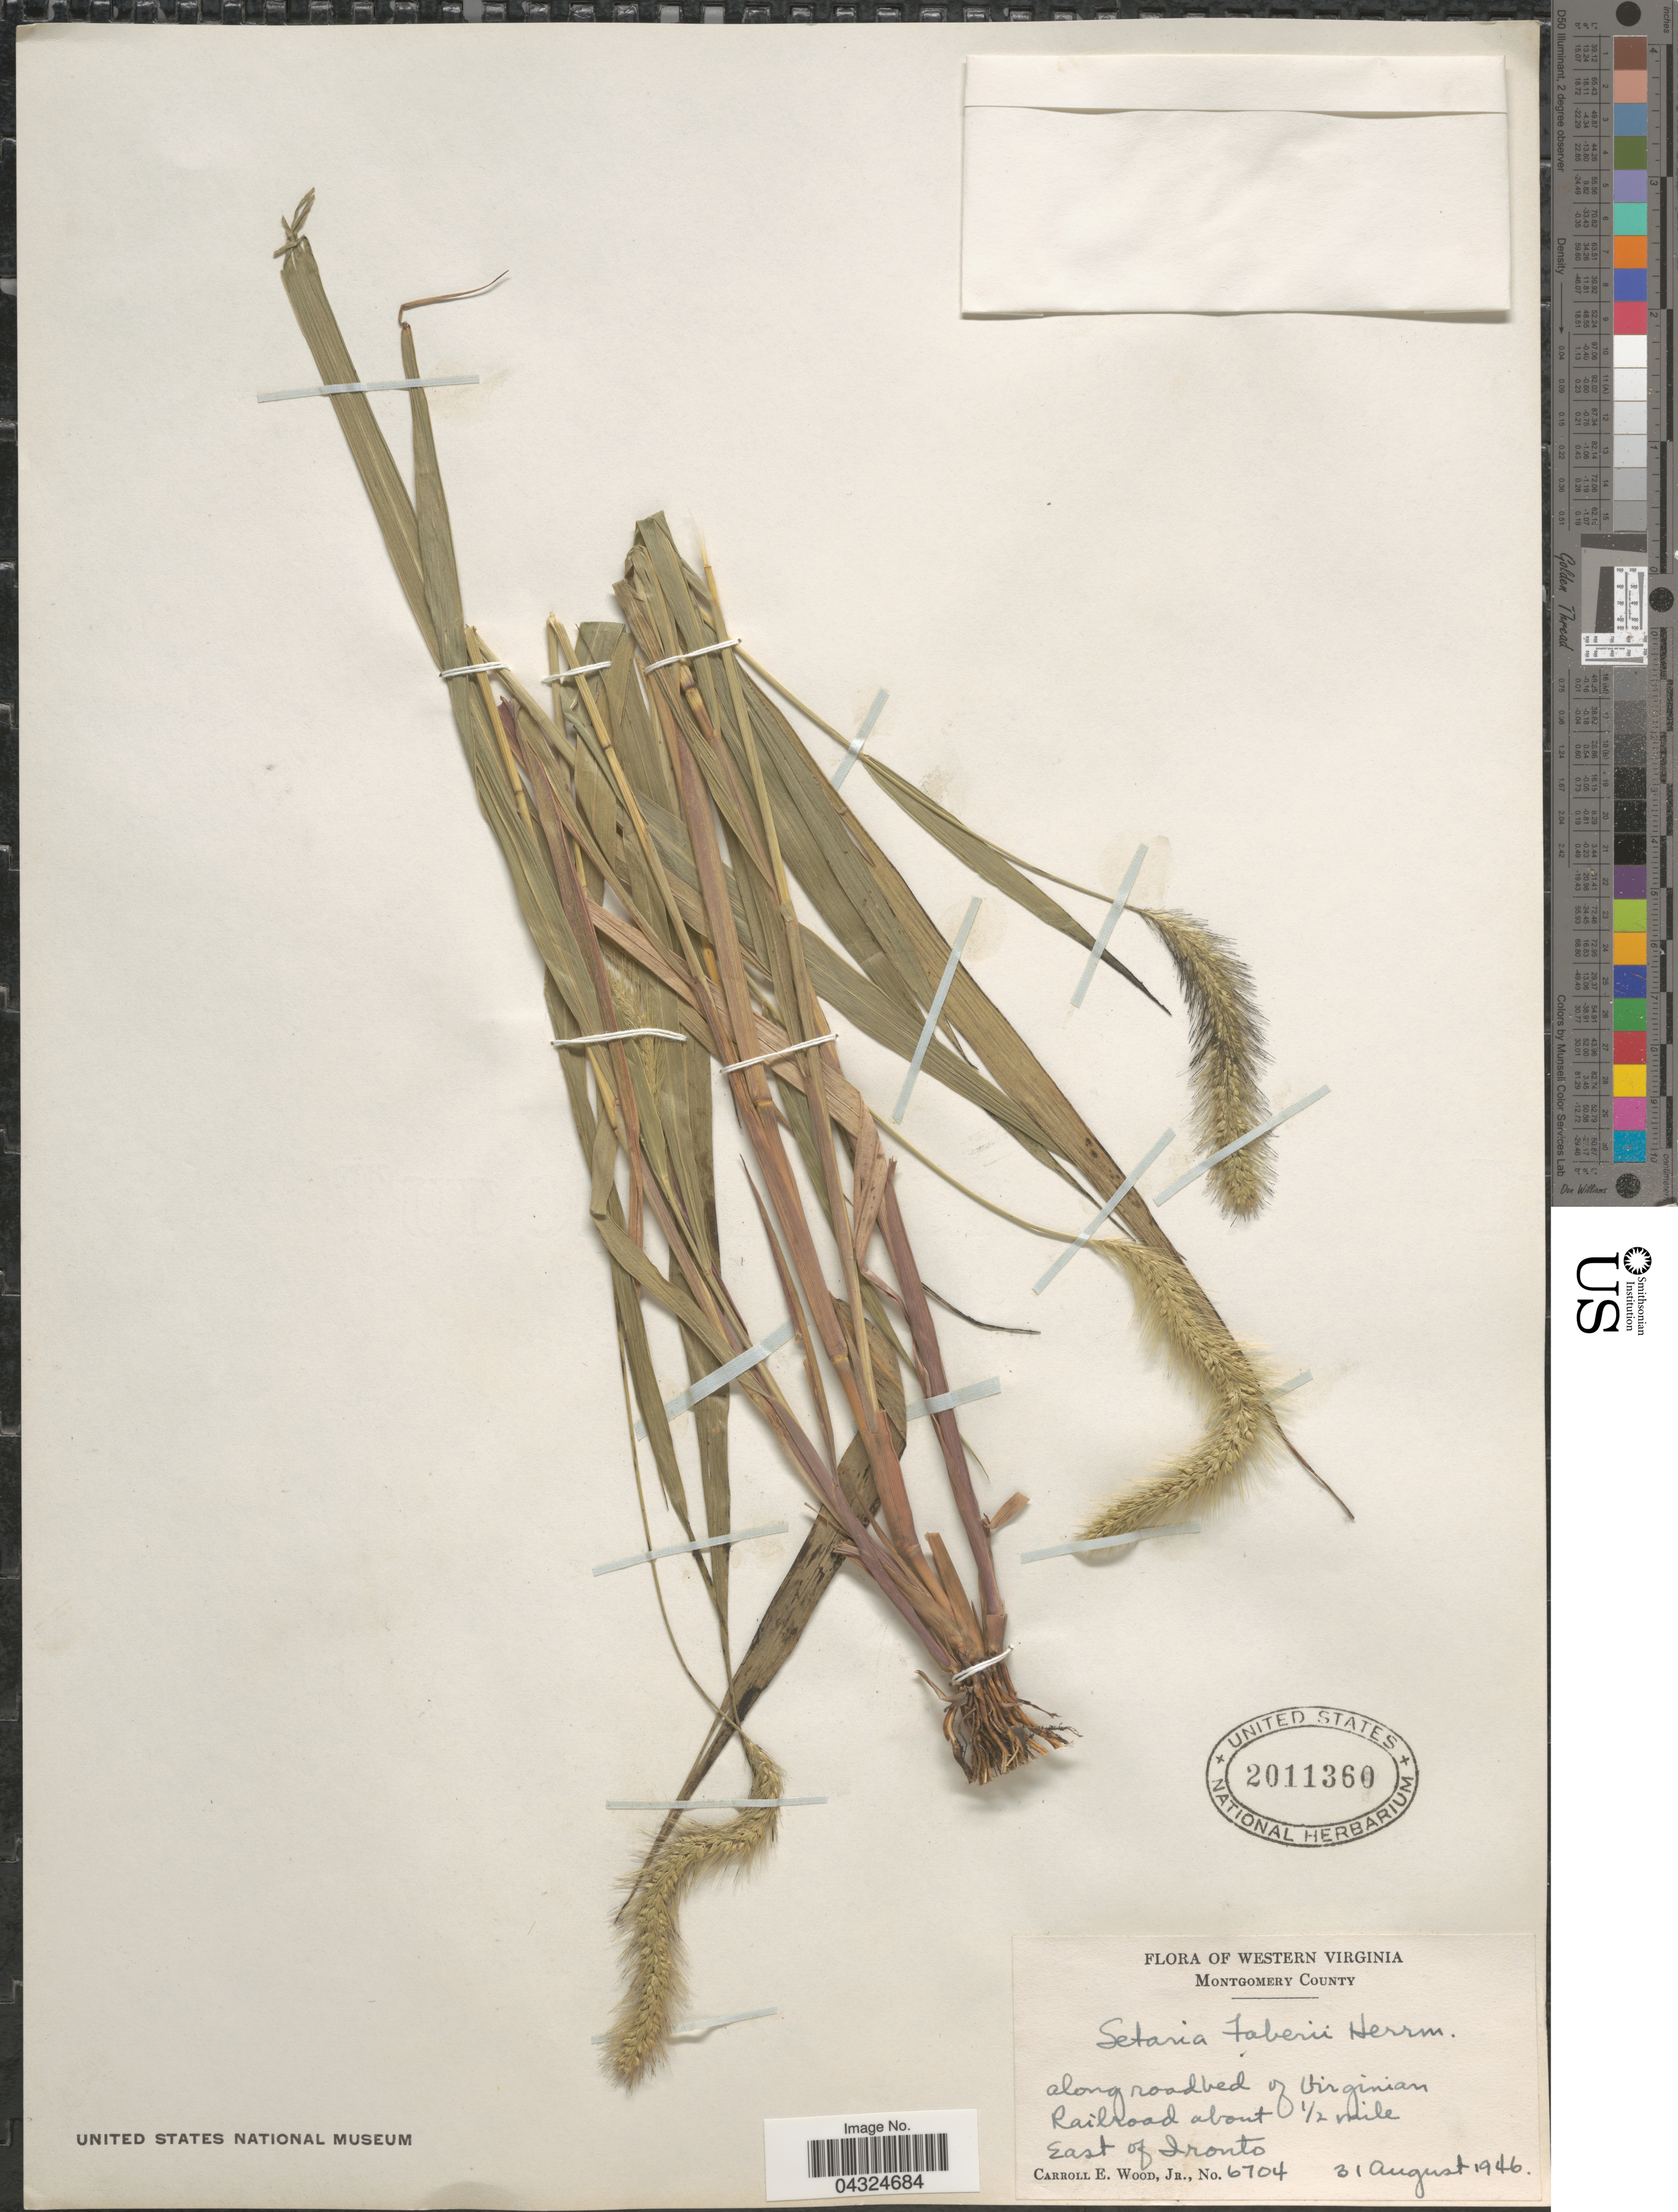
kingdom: Plantae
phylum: Tracheophyta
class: Liliopsida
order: Poales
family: Poaceae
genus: Setaria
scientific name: Setaria faberi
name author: R.A.W. Herrm.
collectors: C. Wood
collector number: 6704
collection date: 1946-08-31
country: United States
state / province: Virginia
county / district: Montgomery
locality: Western Virginia. Montgomery County. Along roadbed of Virginian Railroad about ½ mile East of Ironto.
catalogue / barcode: US 2011360